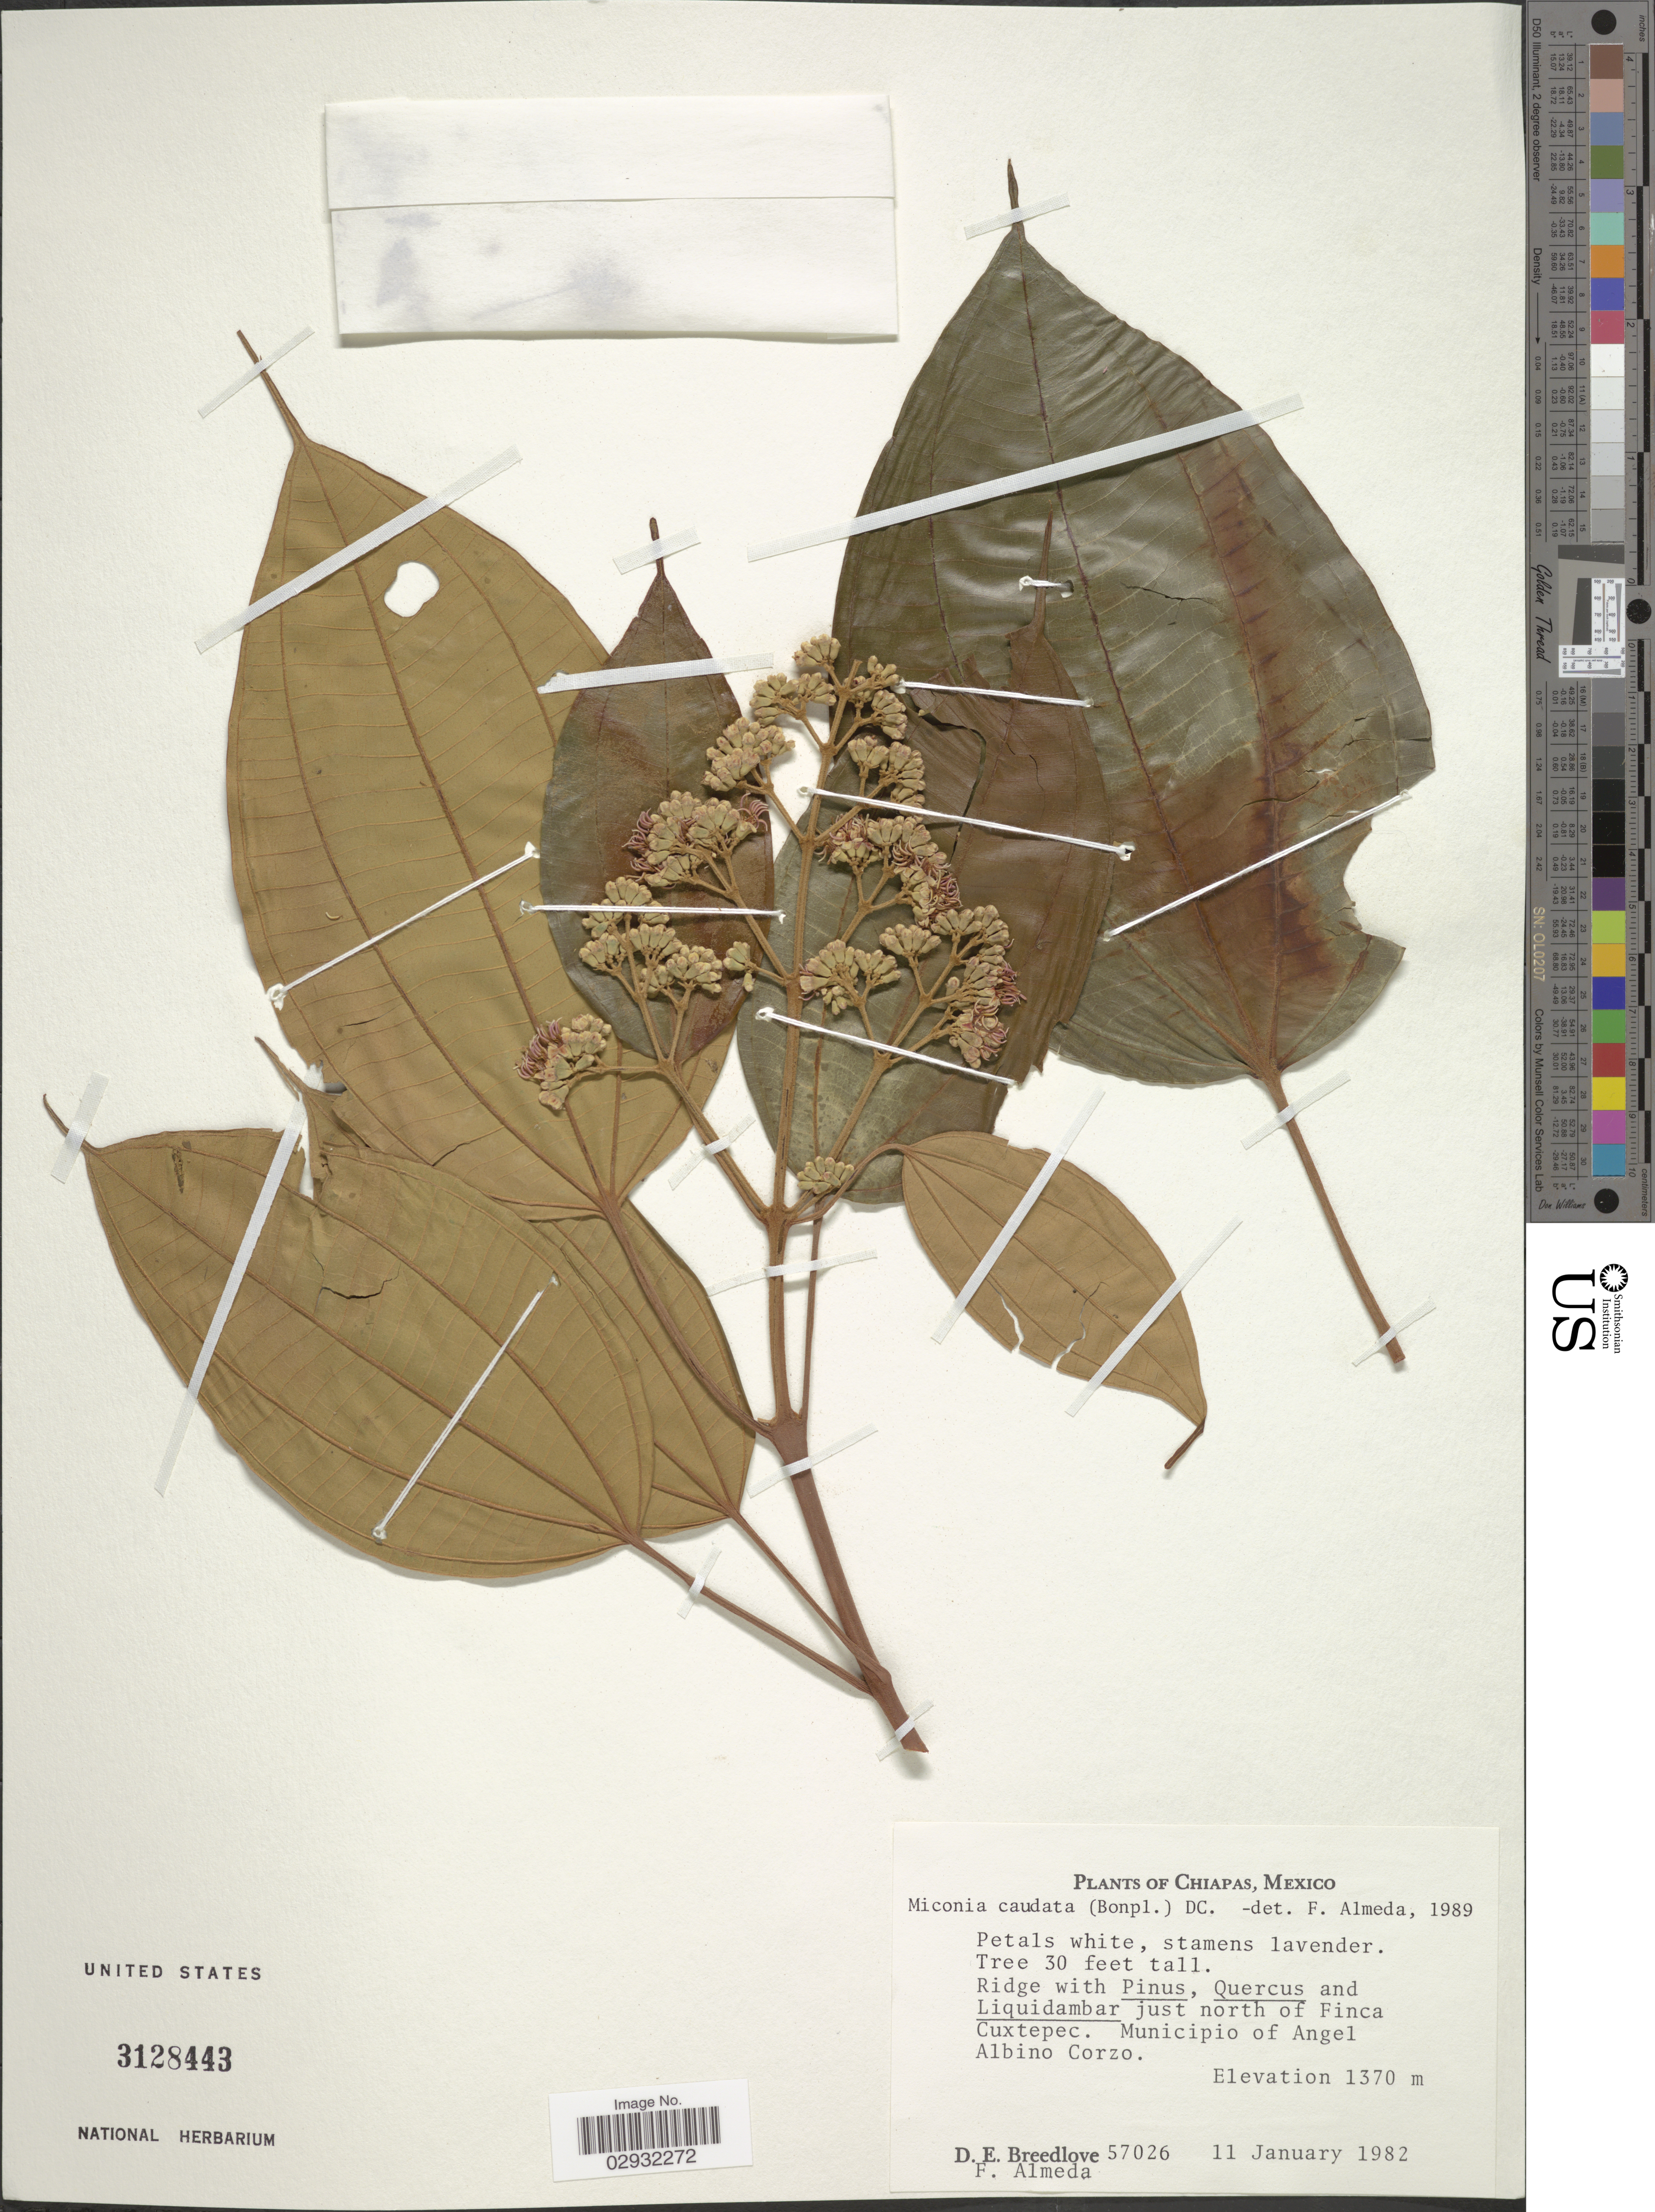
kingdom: Plantae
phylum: Tracheophyta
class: Magnoliopsida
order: Myrtales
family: Melastomataceae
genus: Miconia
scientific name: Miconia caudata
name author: (Bonpl.) DC.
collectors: D. E. Breedlove & F. Almeda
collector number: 57026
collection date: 1982-01-11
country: Mexico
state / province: Chiapas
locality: Just north of Finca Cuxtepec. Municipio of Angel Albino Corzo.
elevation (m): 1370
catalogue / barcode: US 3128443